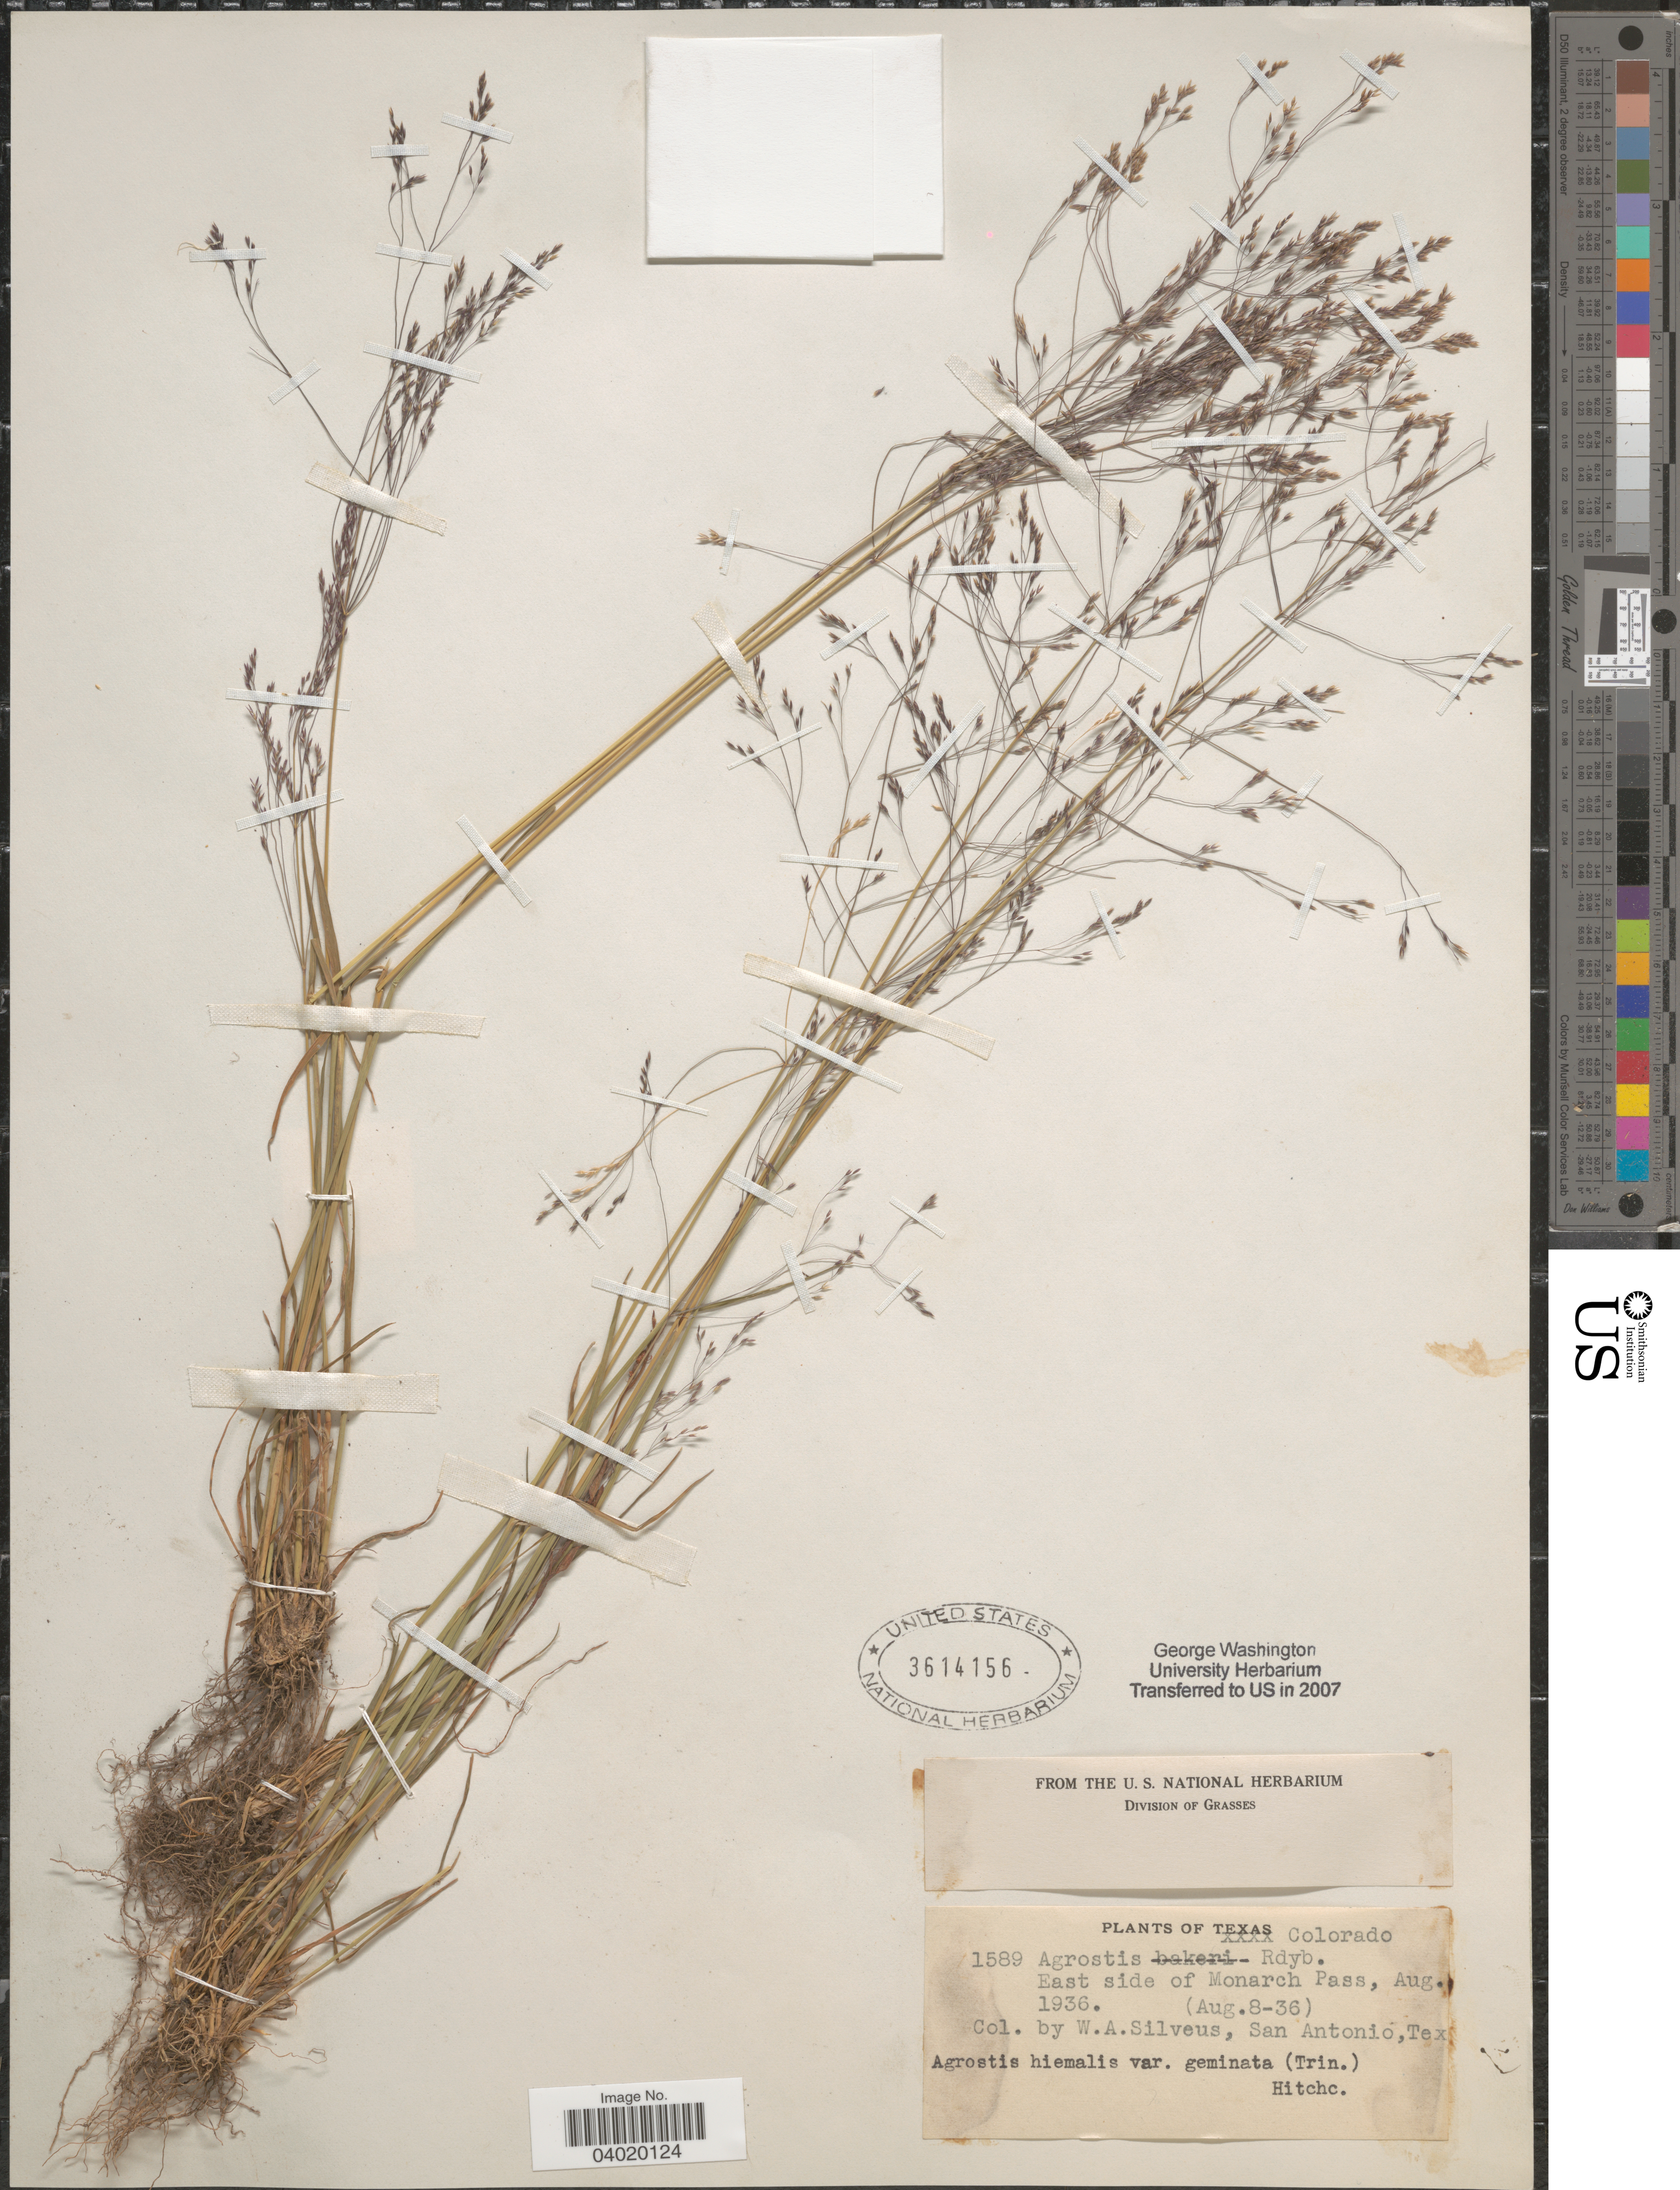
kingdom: Plantae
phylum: Tracheophyta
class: Liliopsida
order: Poales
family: Poaceae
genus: Agrostis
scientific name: Agrostis hyemalis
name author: (Walter) Britton et al.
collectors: W. Silveus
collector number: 1589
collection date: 1936-08-08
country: United States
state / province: Colorado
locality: East side of Monarch Pass.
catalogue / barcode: US 3614156